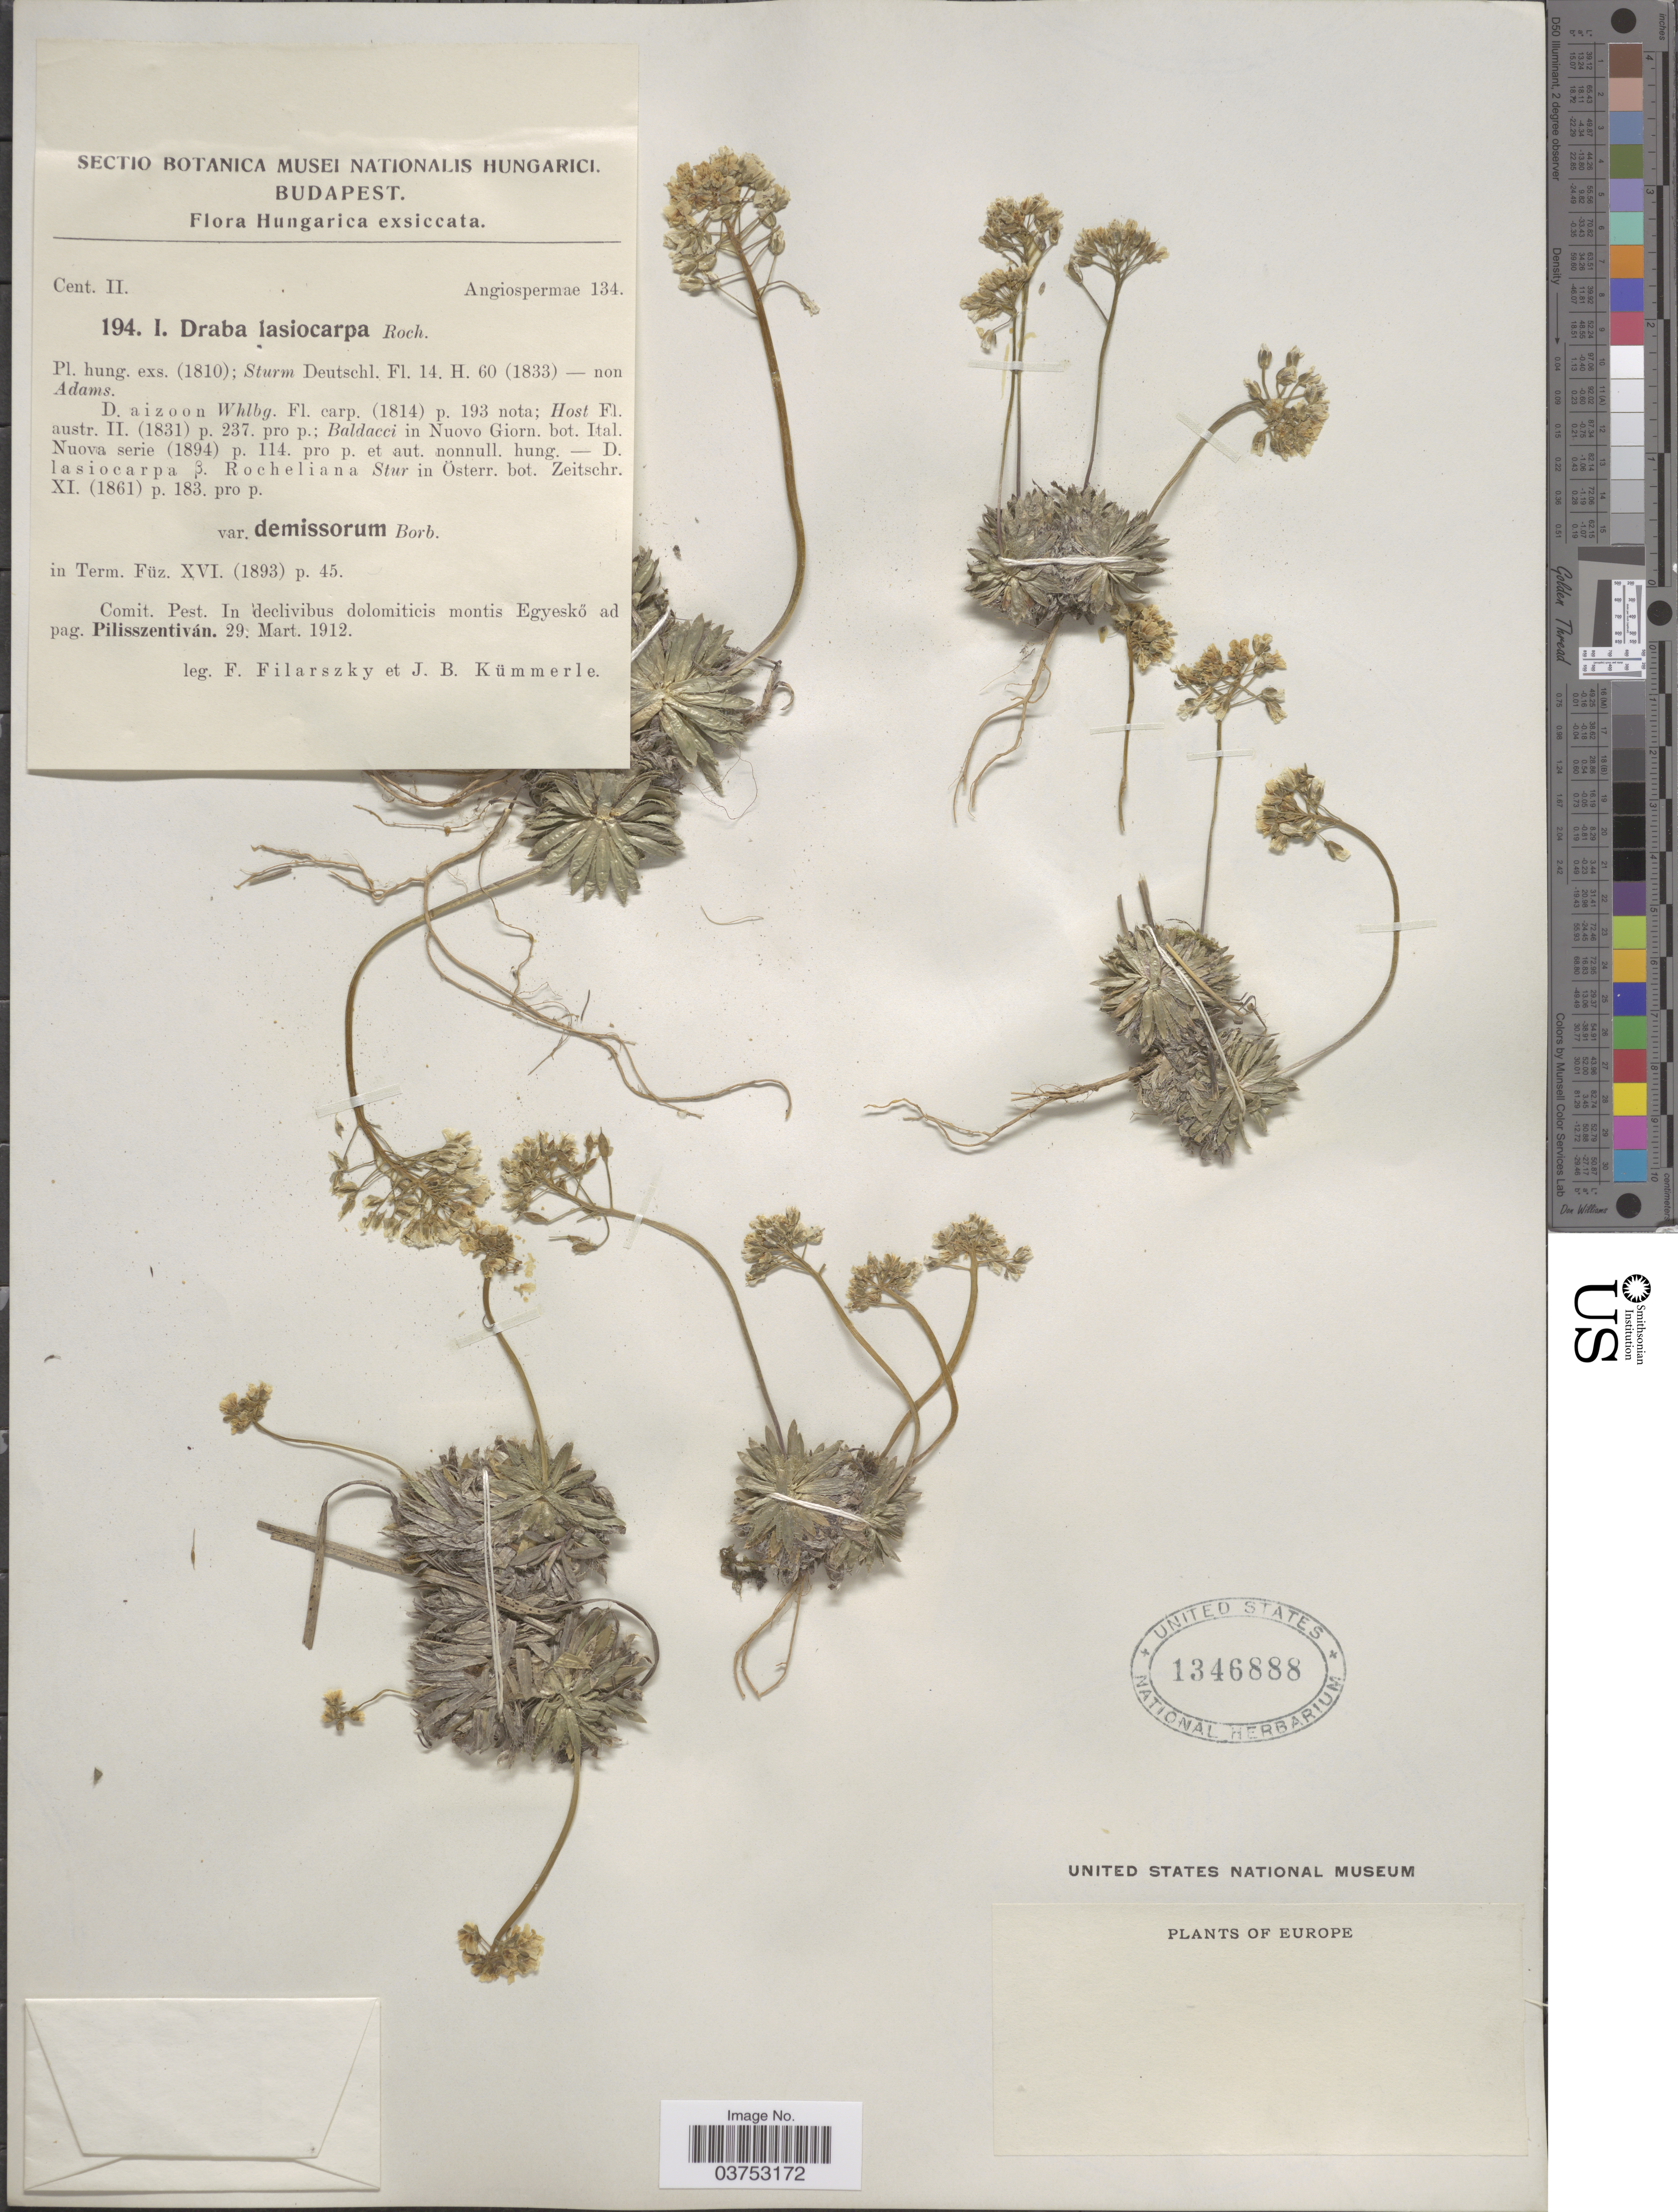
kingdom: Plantae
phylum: Tracheophyta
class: Magnoliopsida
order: Brassicales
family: Brassicaceae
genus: Draba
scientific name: Draba lasiocarpa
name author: Rochel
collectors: F. Filarszky & J. Kummerle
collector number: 194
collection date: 1912-03-29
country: Hungary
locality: Comit. Pest. In declivibus dolomiticis montis Egyeskő ad pag. Pilisszentiván.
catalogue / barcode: US 1346888